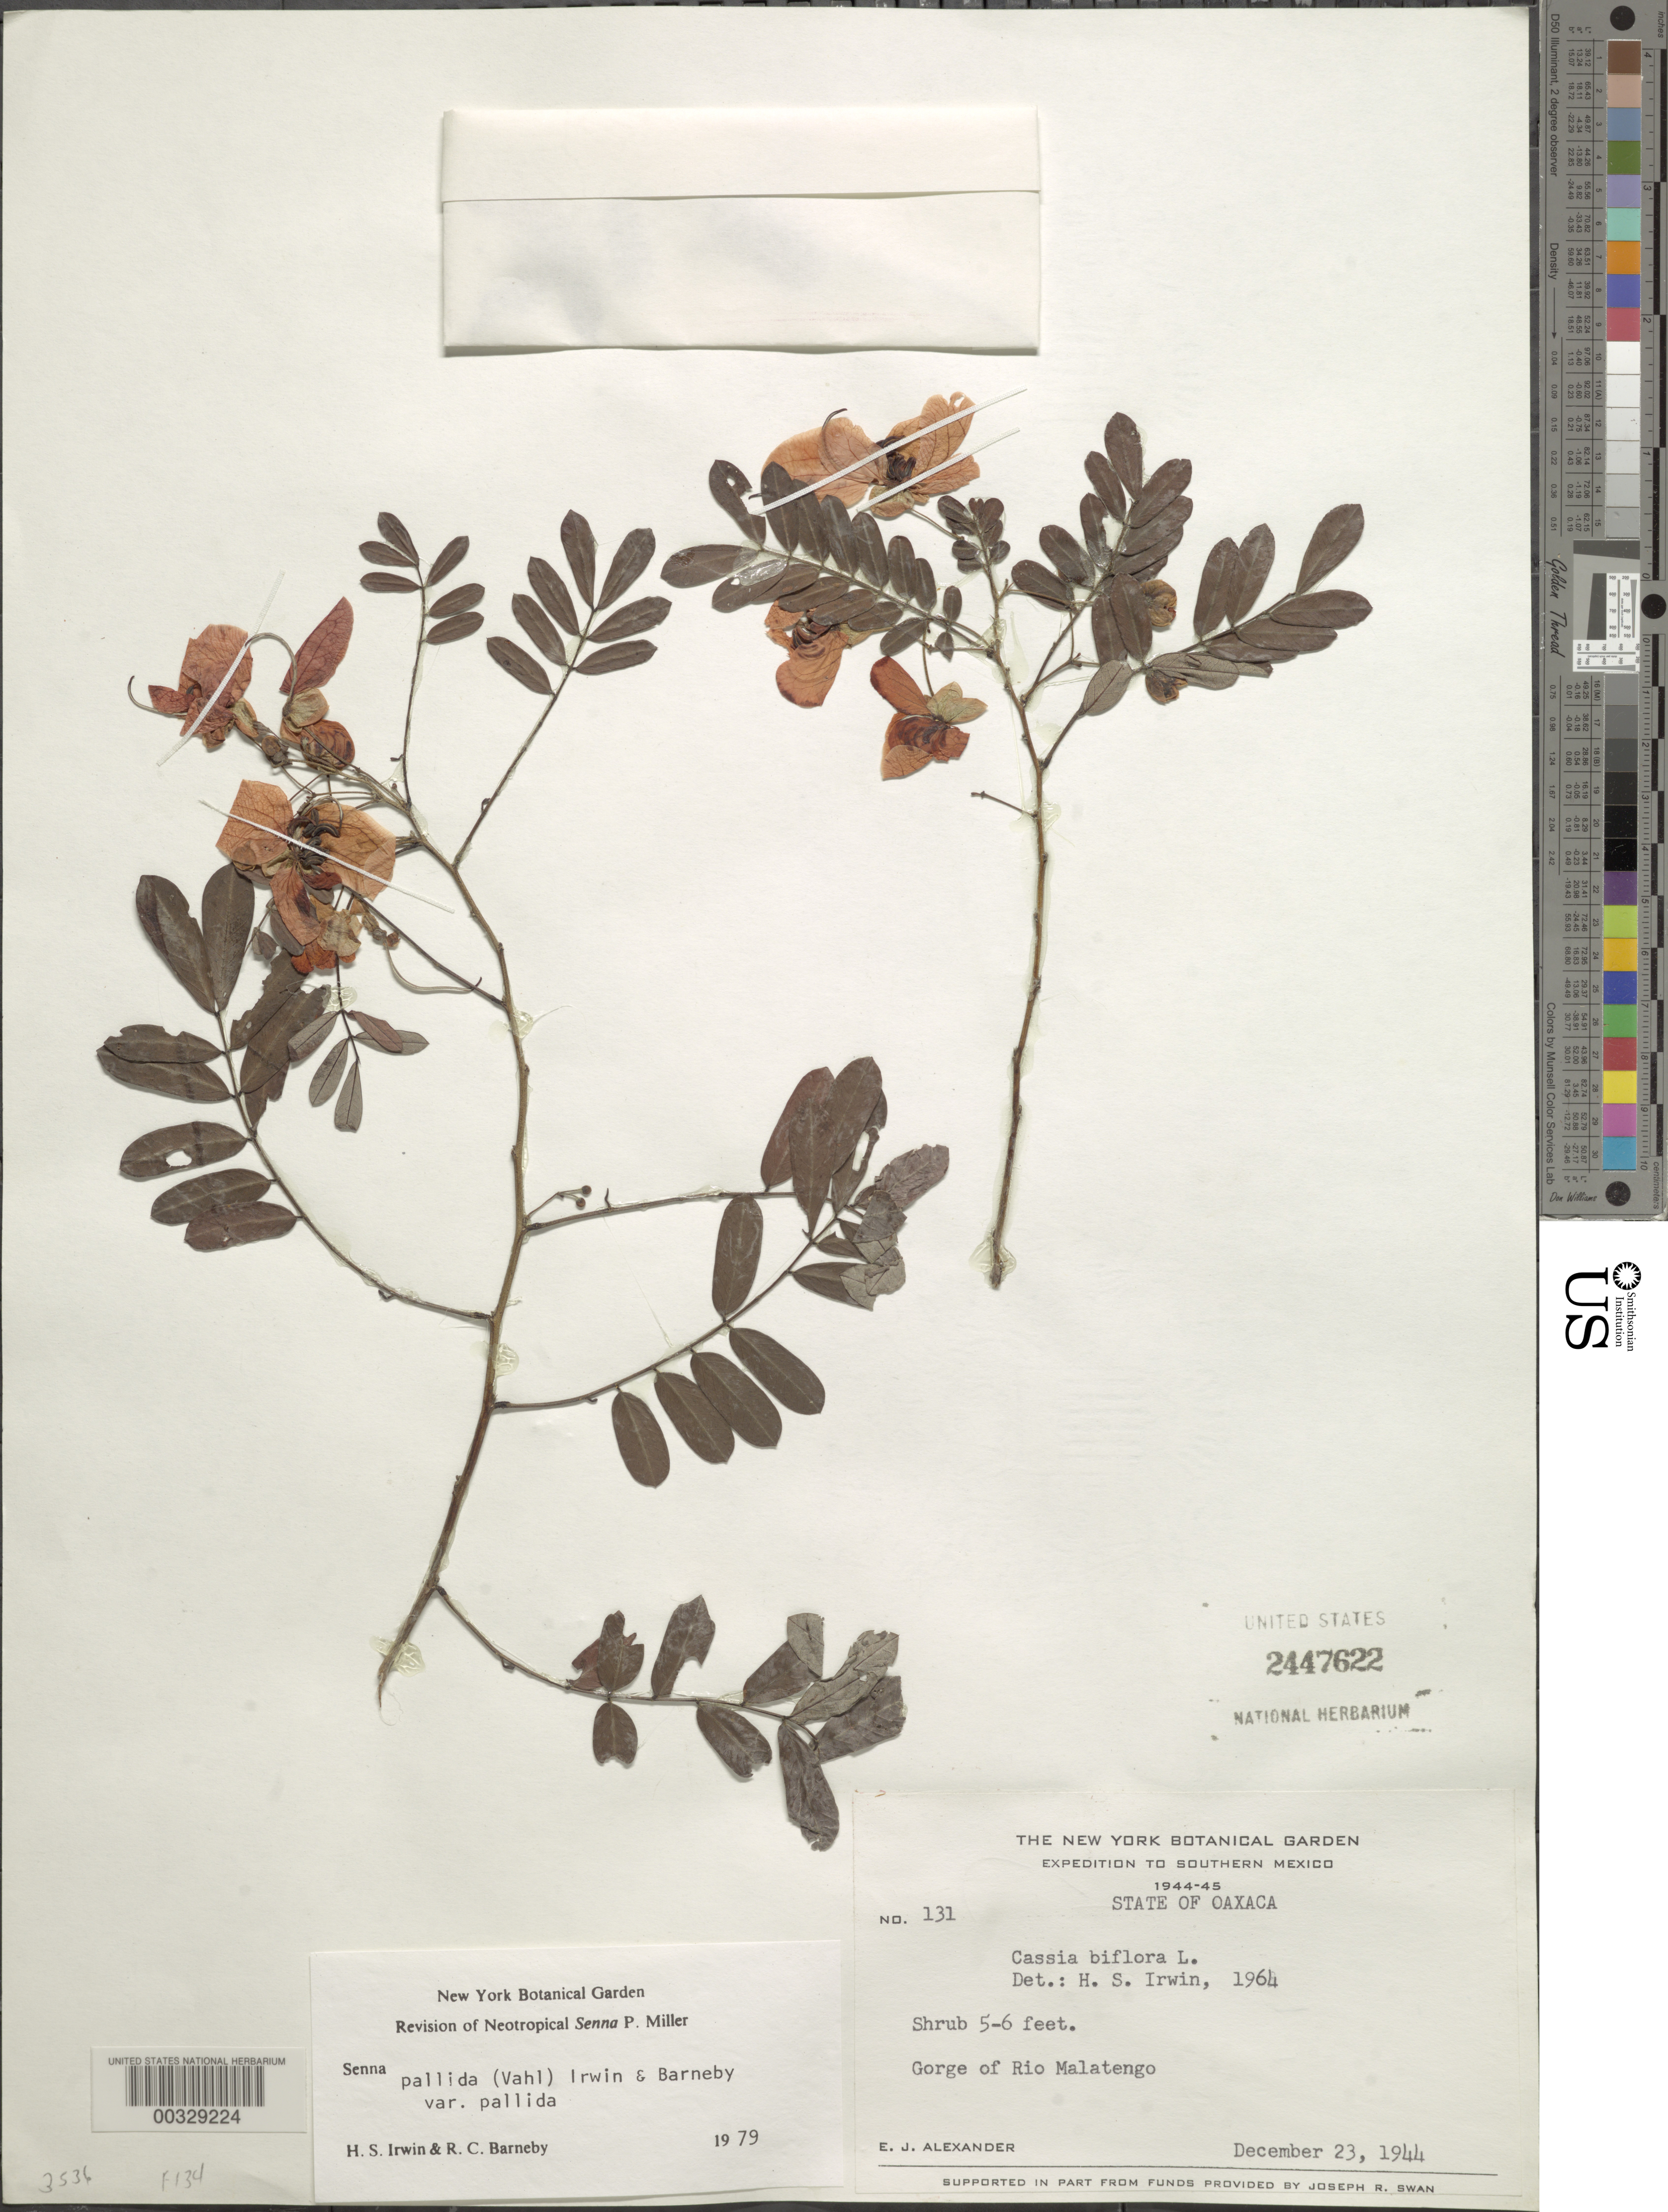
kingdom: Plantae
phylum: Tracheophyta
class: Magnoliopsida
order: Fabales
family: Fabaceae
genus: Senna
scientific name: Senna pallida var. pallida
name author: (Vahl) H.S. Irwin & Barneby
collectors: E. J. Alexander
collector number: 131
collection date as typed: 23 Dec 1944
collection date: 1944-12-23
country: Mexico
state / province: Oaxaca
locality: Gorge of rio malaatengo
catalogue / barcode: US 2447622